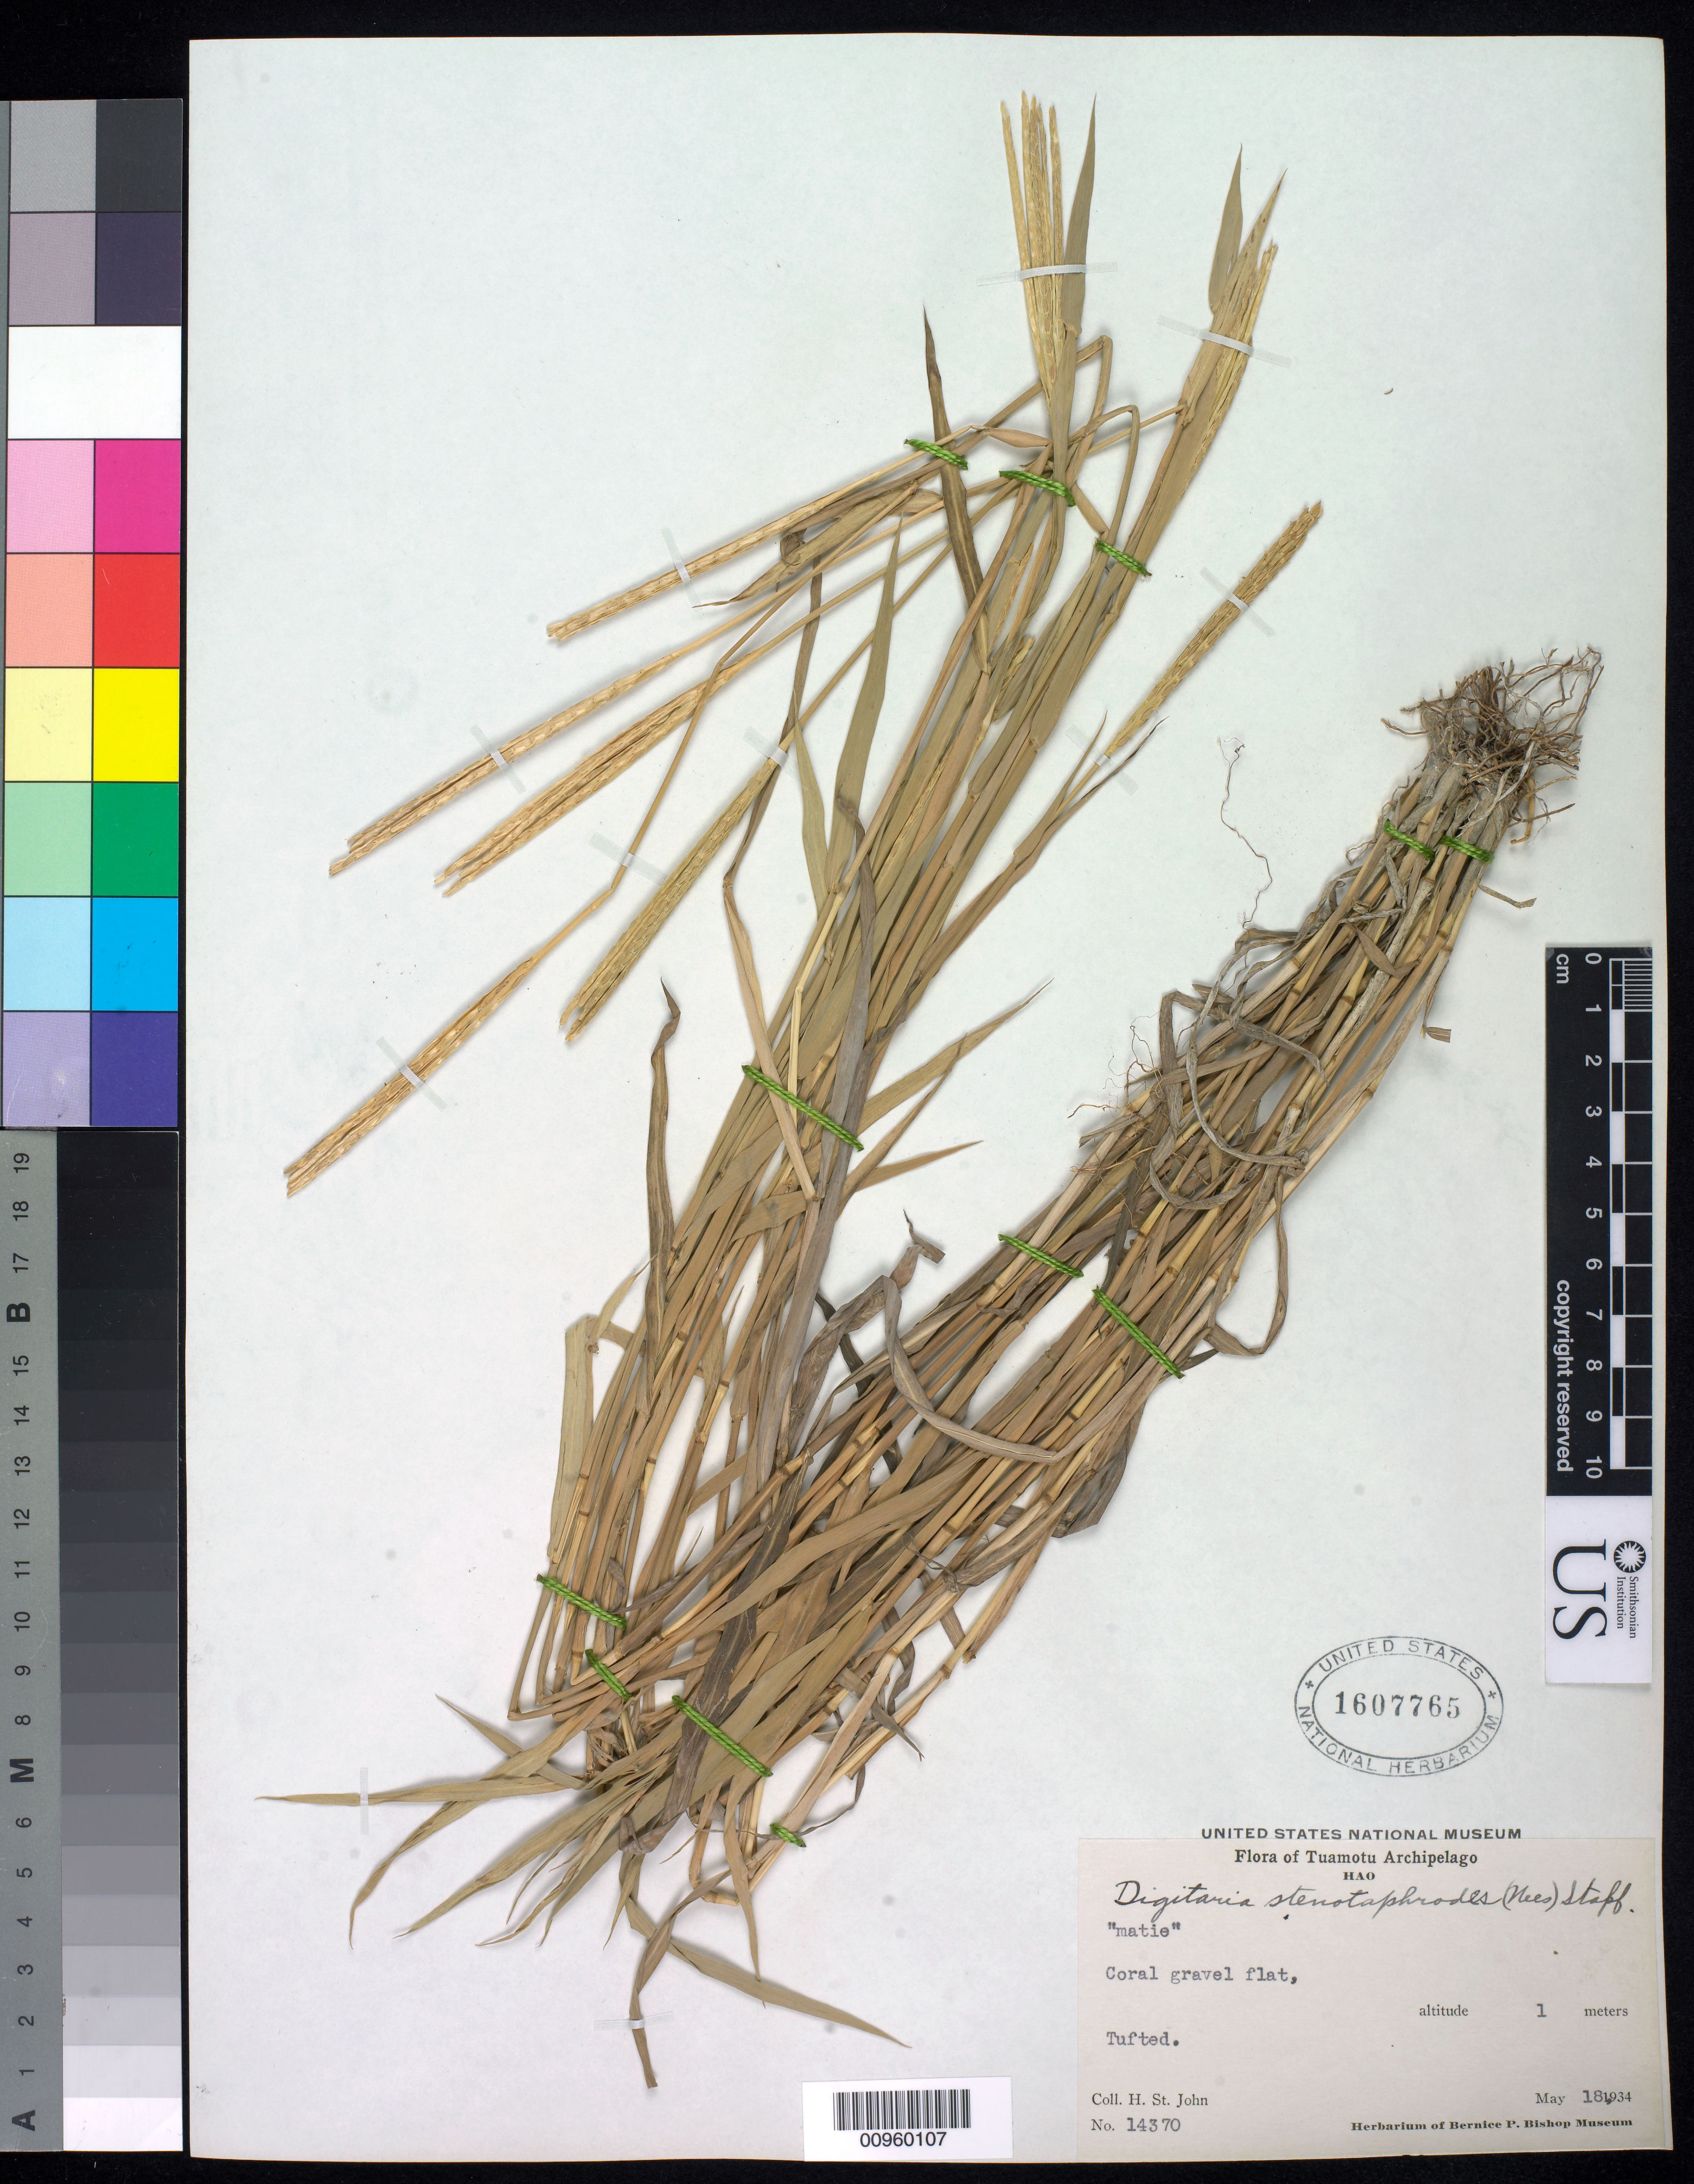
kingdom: Plantae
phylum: Tracheophyta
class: Liliopsida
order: Poales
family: Poaceae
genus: Digitaria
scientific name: Digitaria stenotaphrodes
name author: (Steud.) Stapf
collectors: H. St. John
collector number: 14370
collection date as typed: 18 May 1934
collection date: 1934-05-18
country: French Polynesia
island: Hao Atoll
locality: Coral gravel flat.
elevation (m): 1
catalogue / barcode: US 1607765